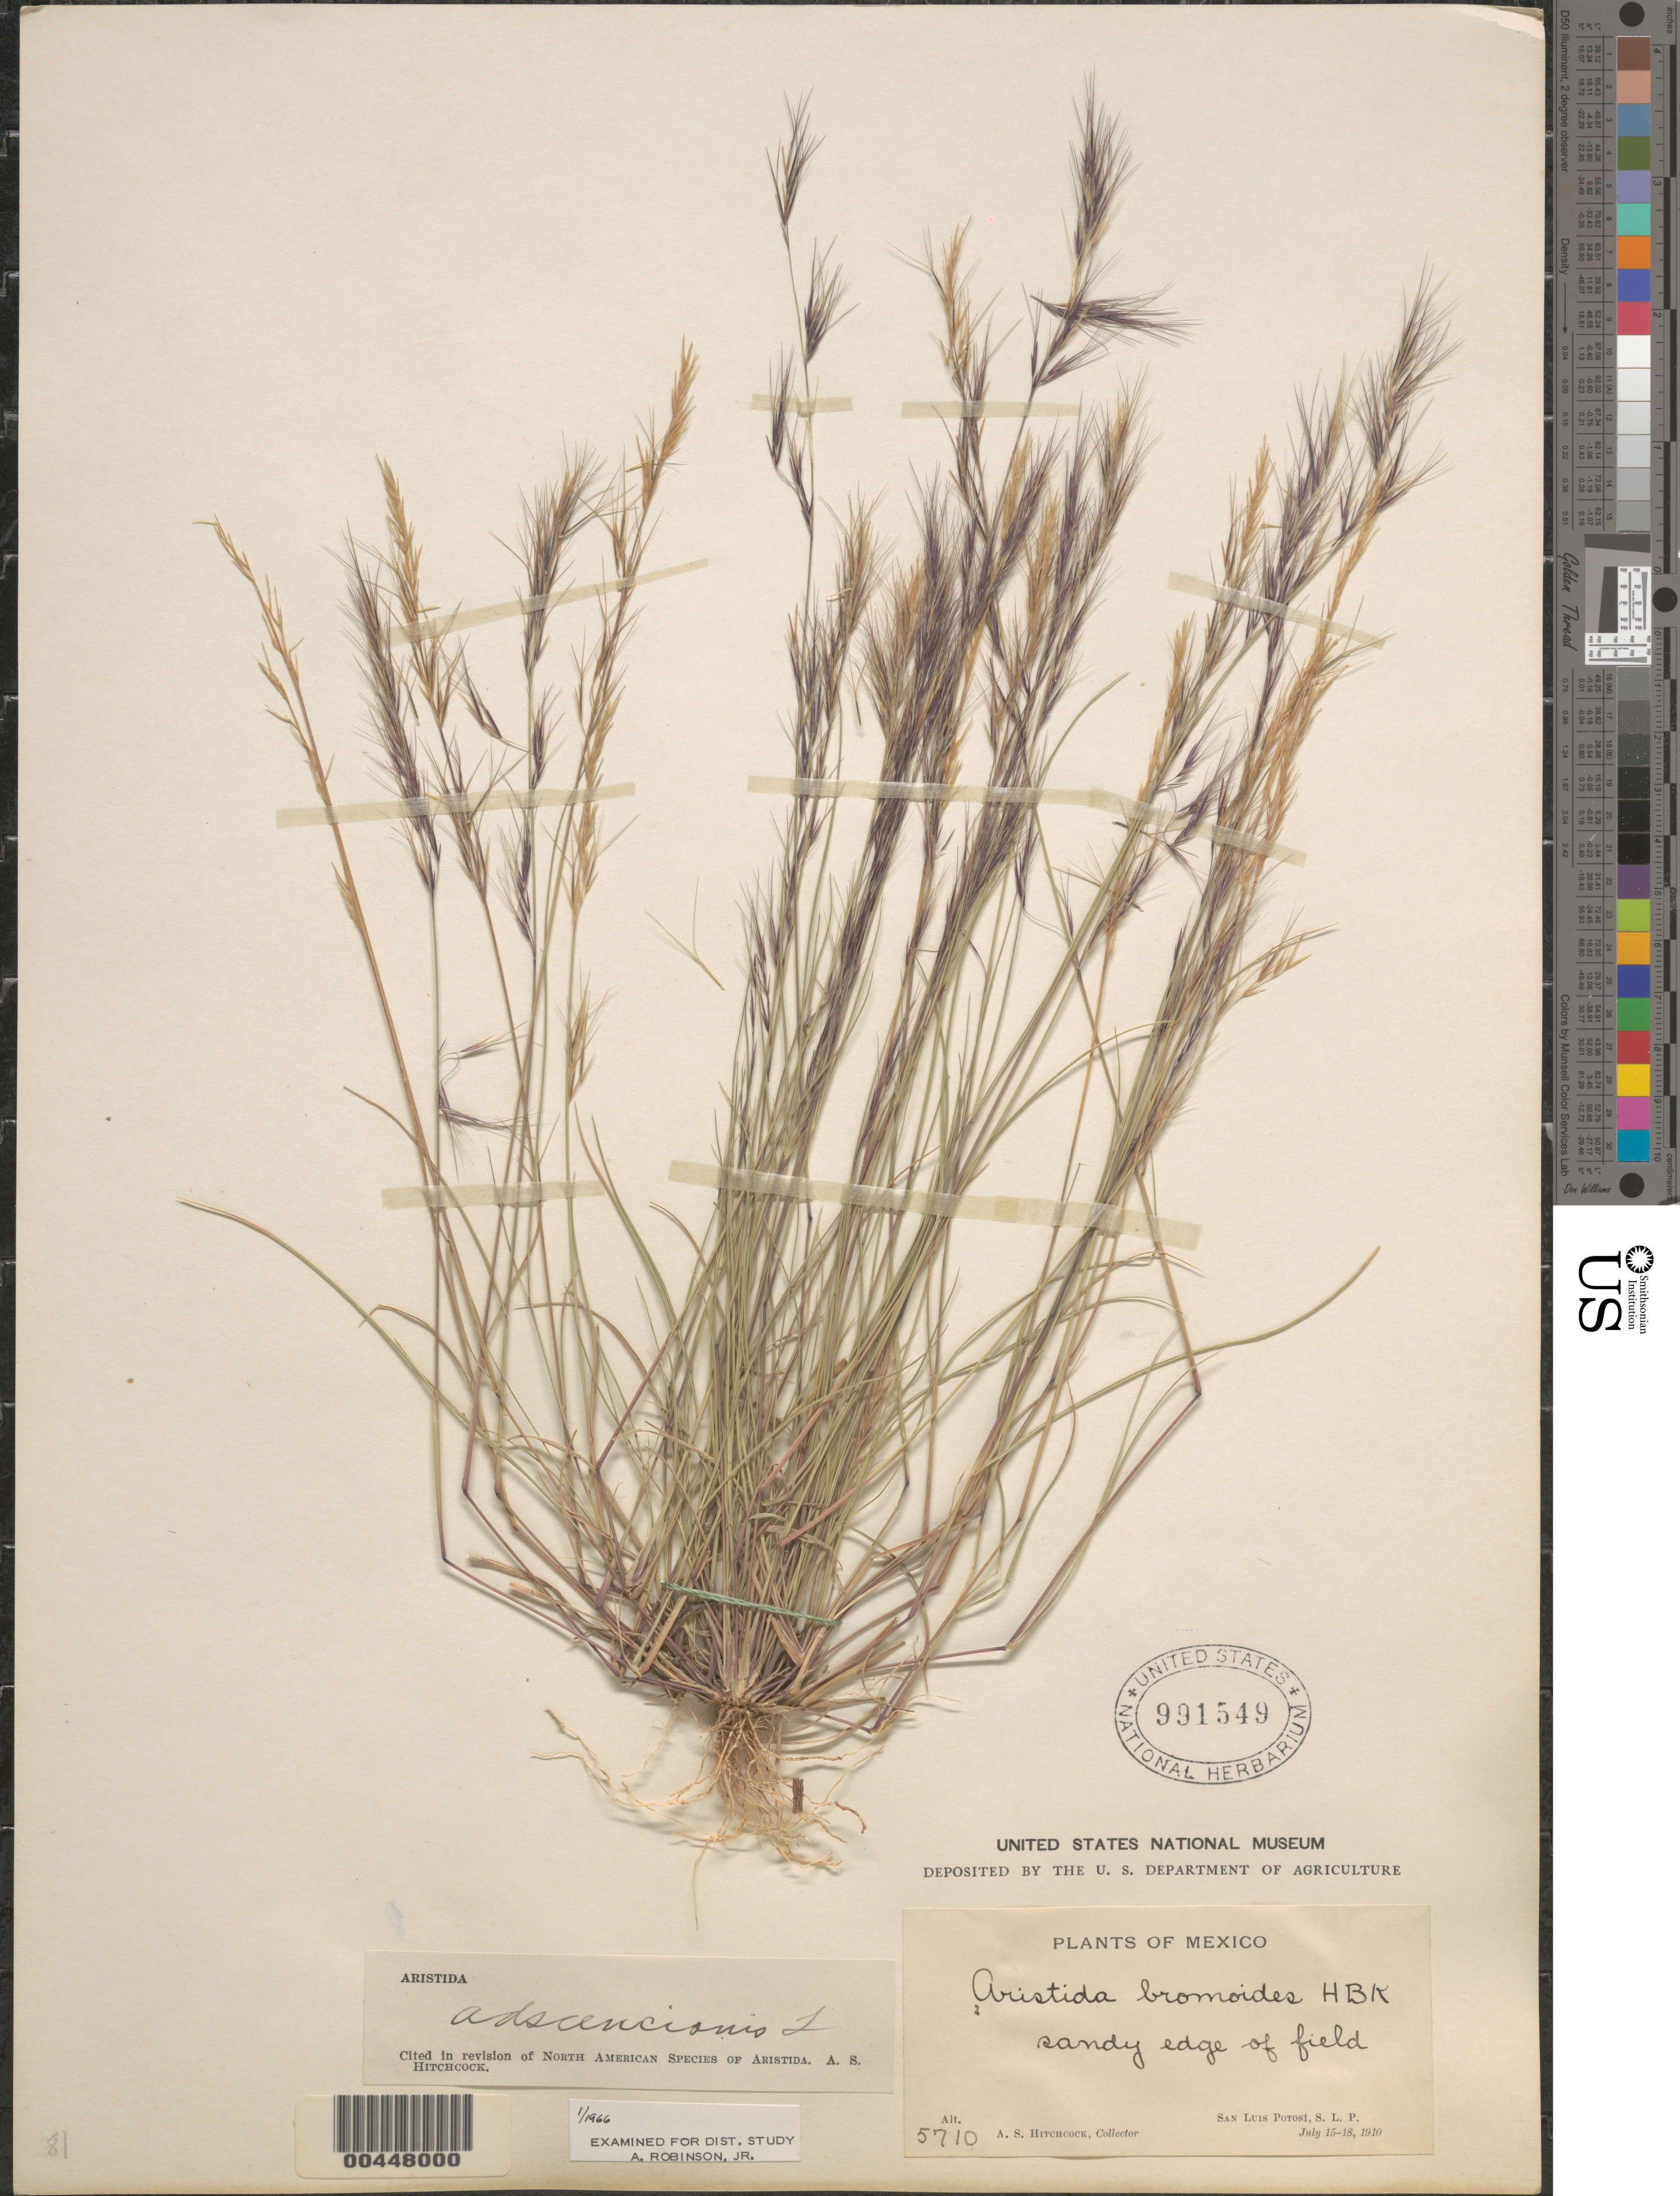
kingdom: Plantae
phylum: Tracheophyta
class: Liliopsida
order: Poales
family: Poaceae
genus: Aristida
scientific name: Aristida adscensionis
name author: L.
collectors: A. S. Hitchcock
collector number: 5710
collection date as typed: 15 Jul 1910 to 18 Jul 1910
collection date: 1910-07-15/1910-07-18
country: Mexico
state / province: San Luis Potosi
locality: San Luis Potosi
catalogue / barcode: US 991549